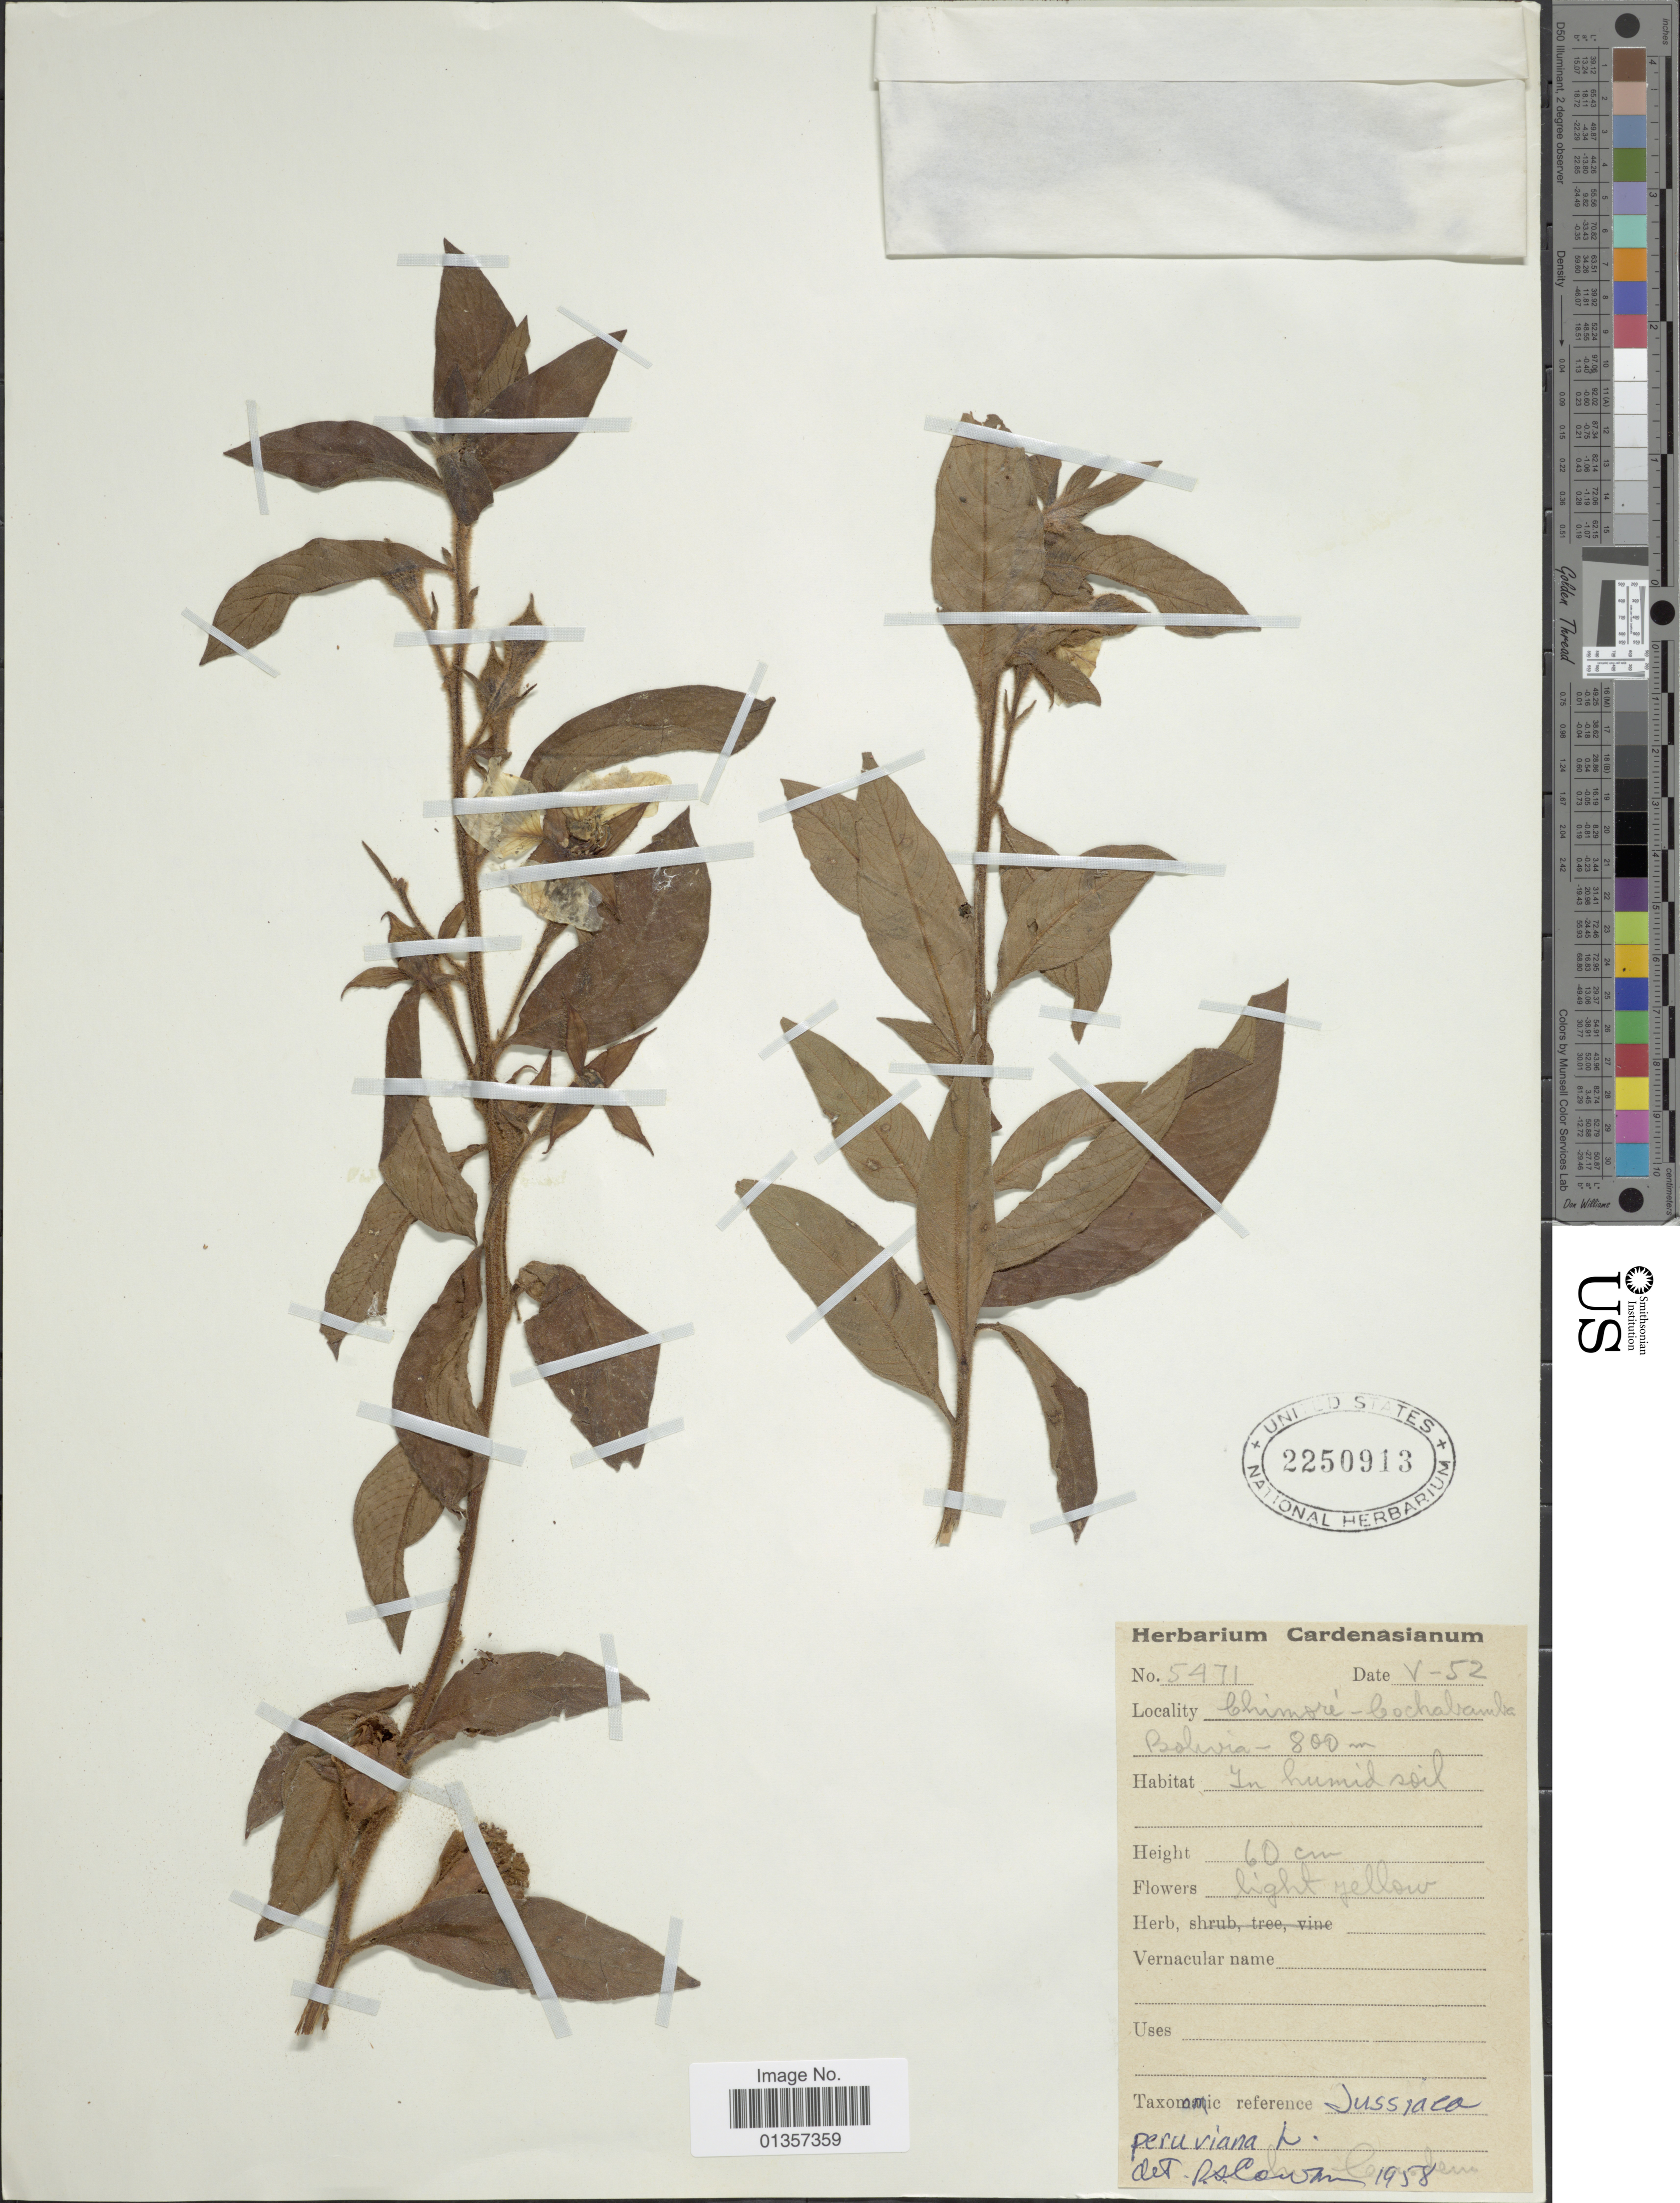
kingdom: Plantae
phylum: Tracheophyta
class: Magnoliopsida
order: Myrtales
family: Onagraceae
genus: Ludwigia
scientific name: Ludwigia peruviana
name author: (L.) H. Hara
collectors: Herbarium Cardenasianum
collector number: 5471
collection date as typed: Transcribed d/m/y: /5/52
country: Bolivia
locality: Chimore - Cochabamba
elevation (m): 800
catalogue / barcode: US 2250913